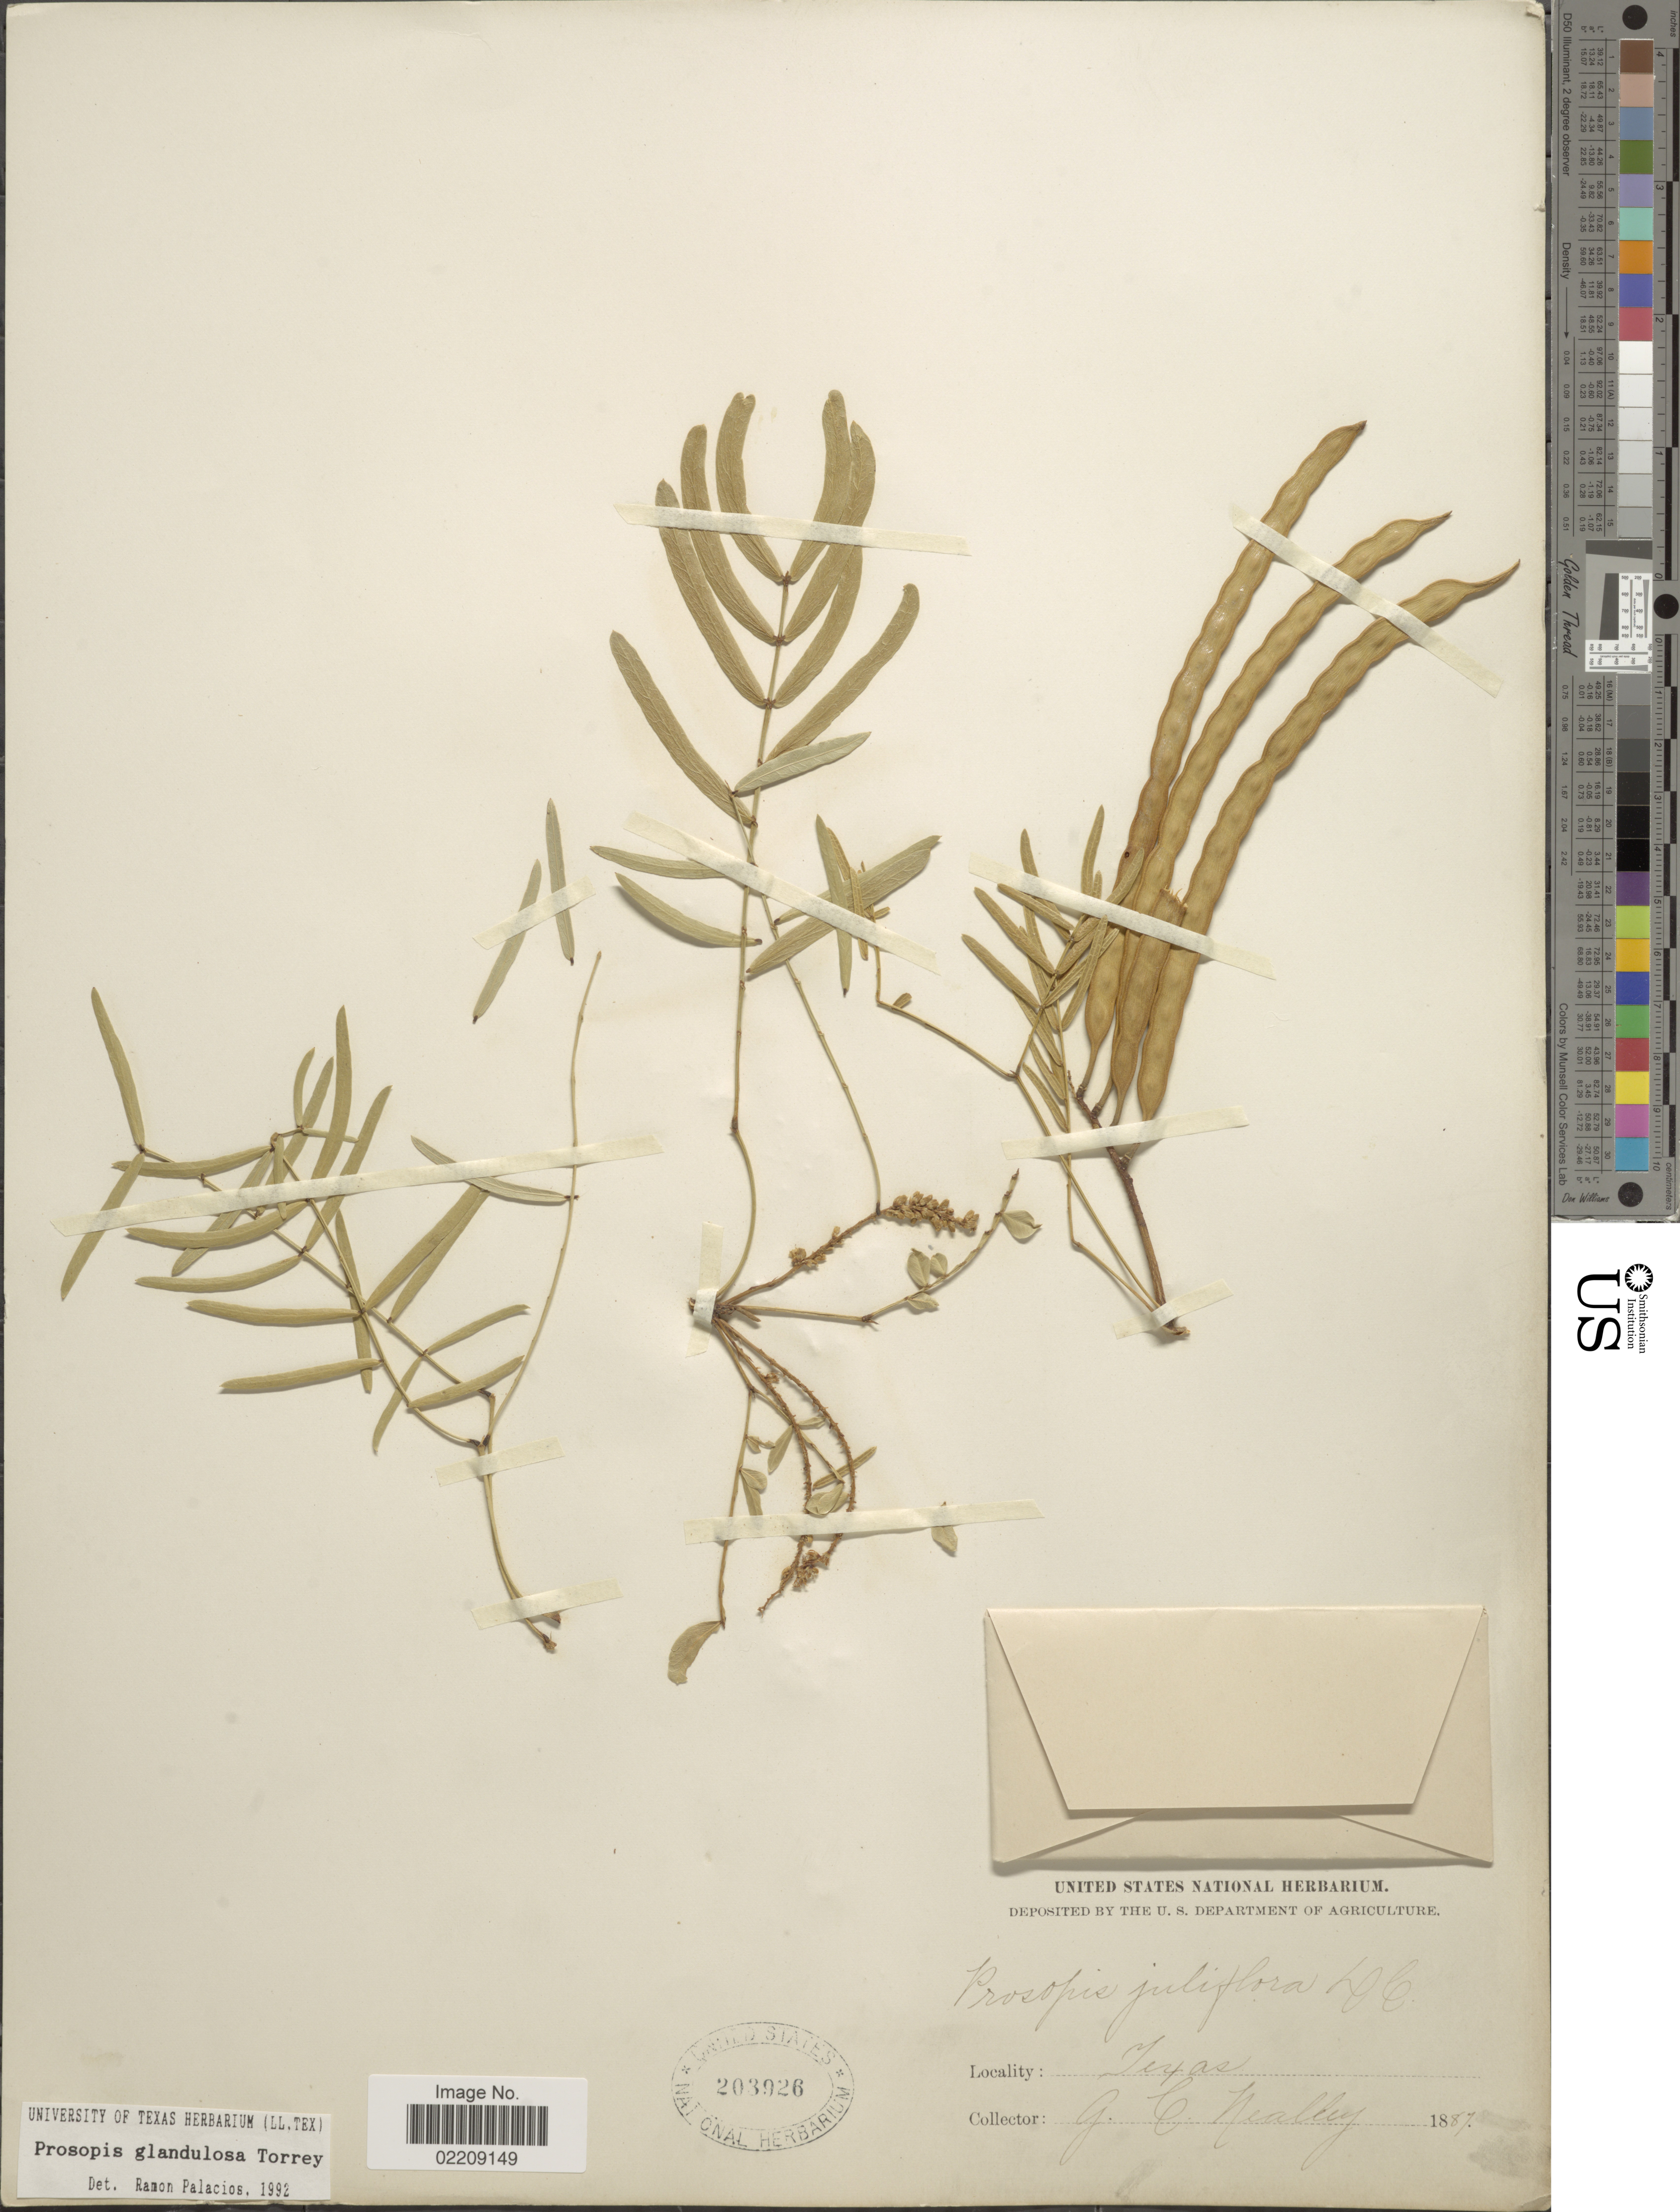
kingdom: Plantae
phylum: Tracheophyta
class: Magnoliopsida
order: Fabales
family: Fabaceae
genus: Neltuma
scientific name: Neltuma glandulosa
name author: (Torr.) Britton & Rose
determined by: Strong, Mark T., (BOT), Smithsonian Institution - National Museum of Natural History (UNITED STATES)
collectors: G. C. Nealley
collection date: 1887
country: United States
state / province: Texas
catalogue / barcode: US 203926